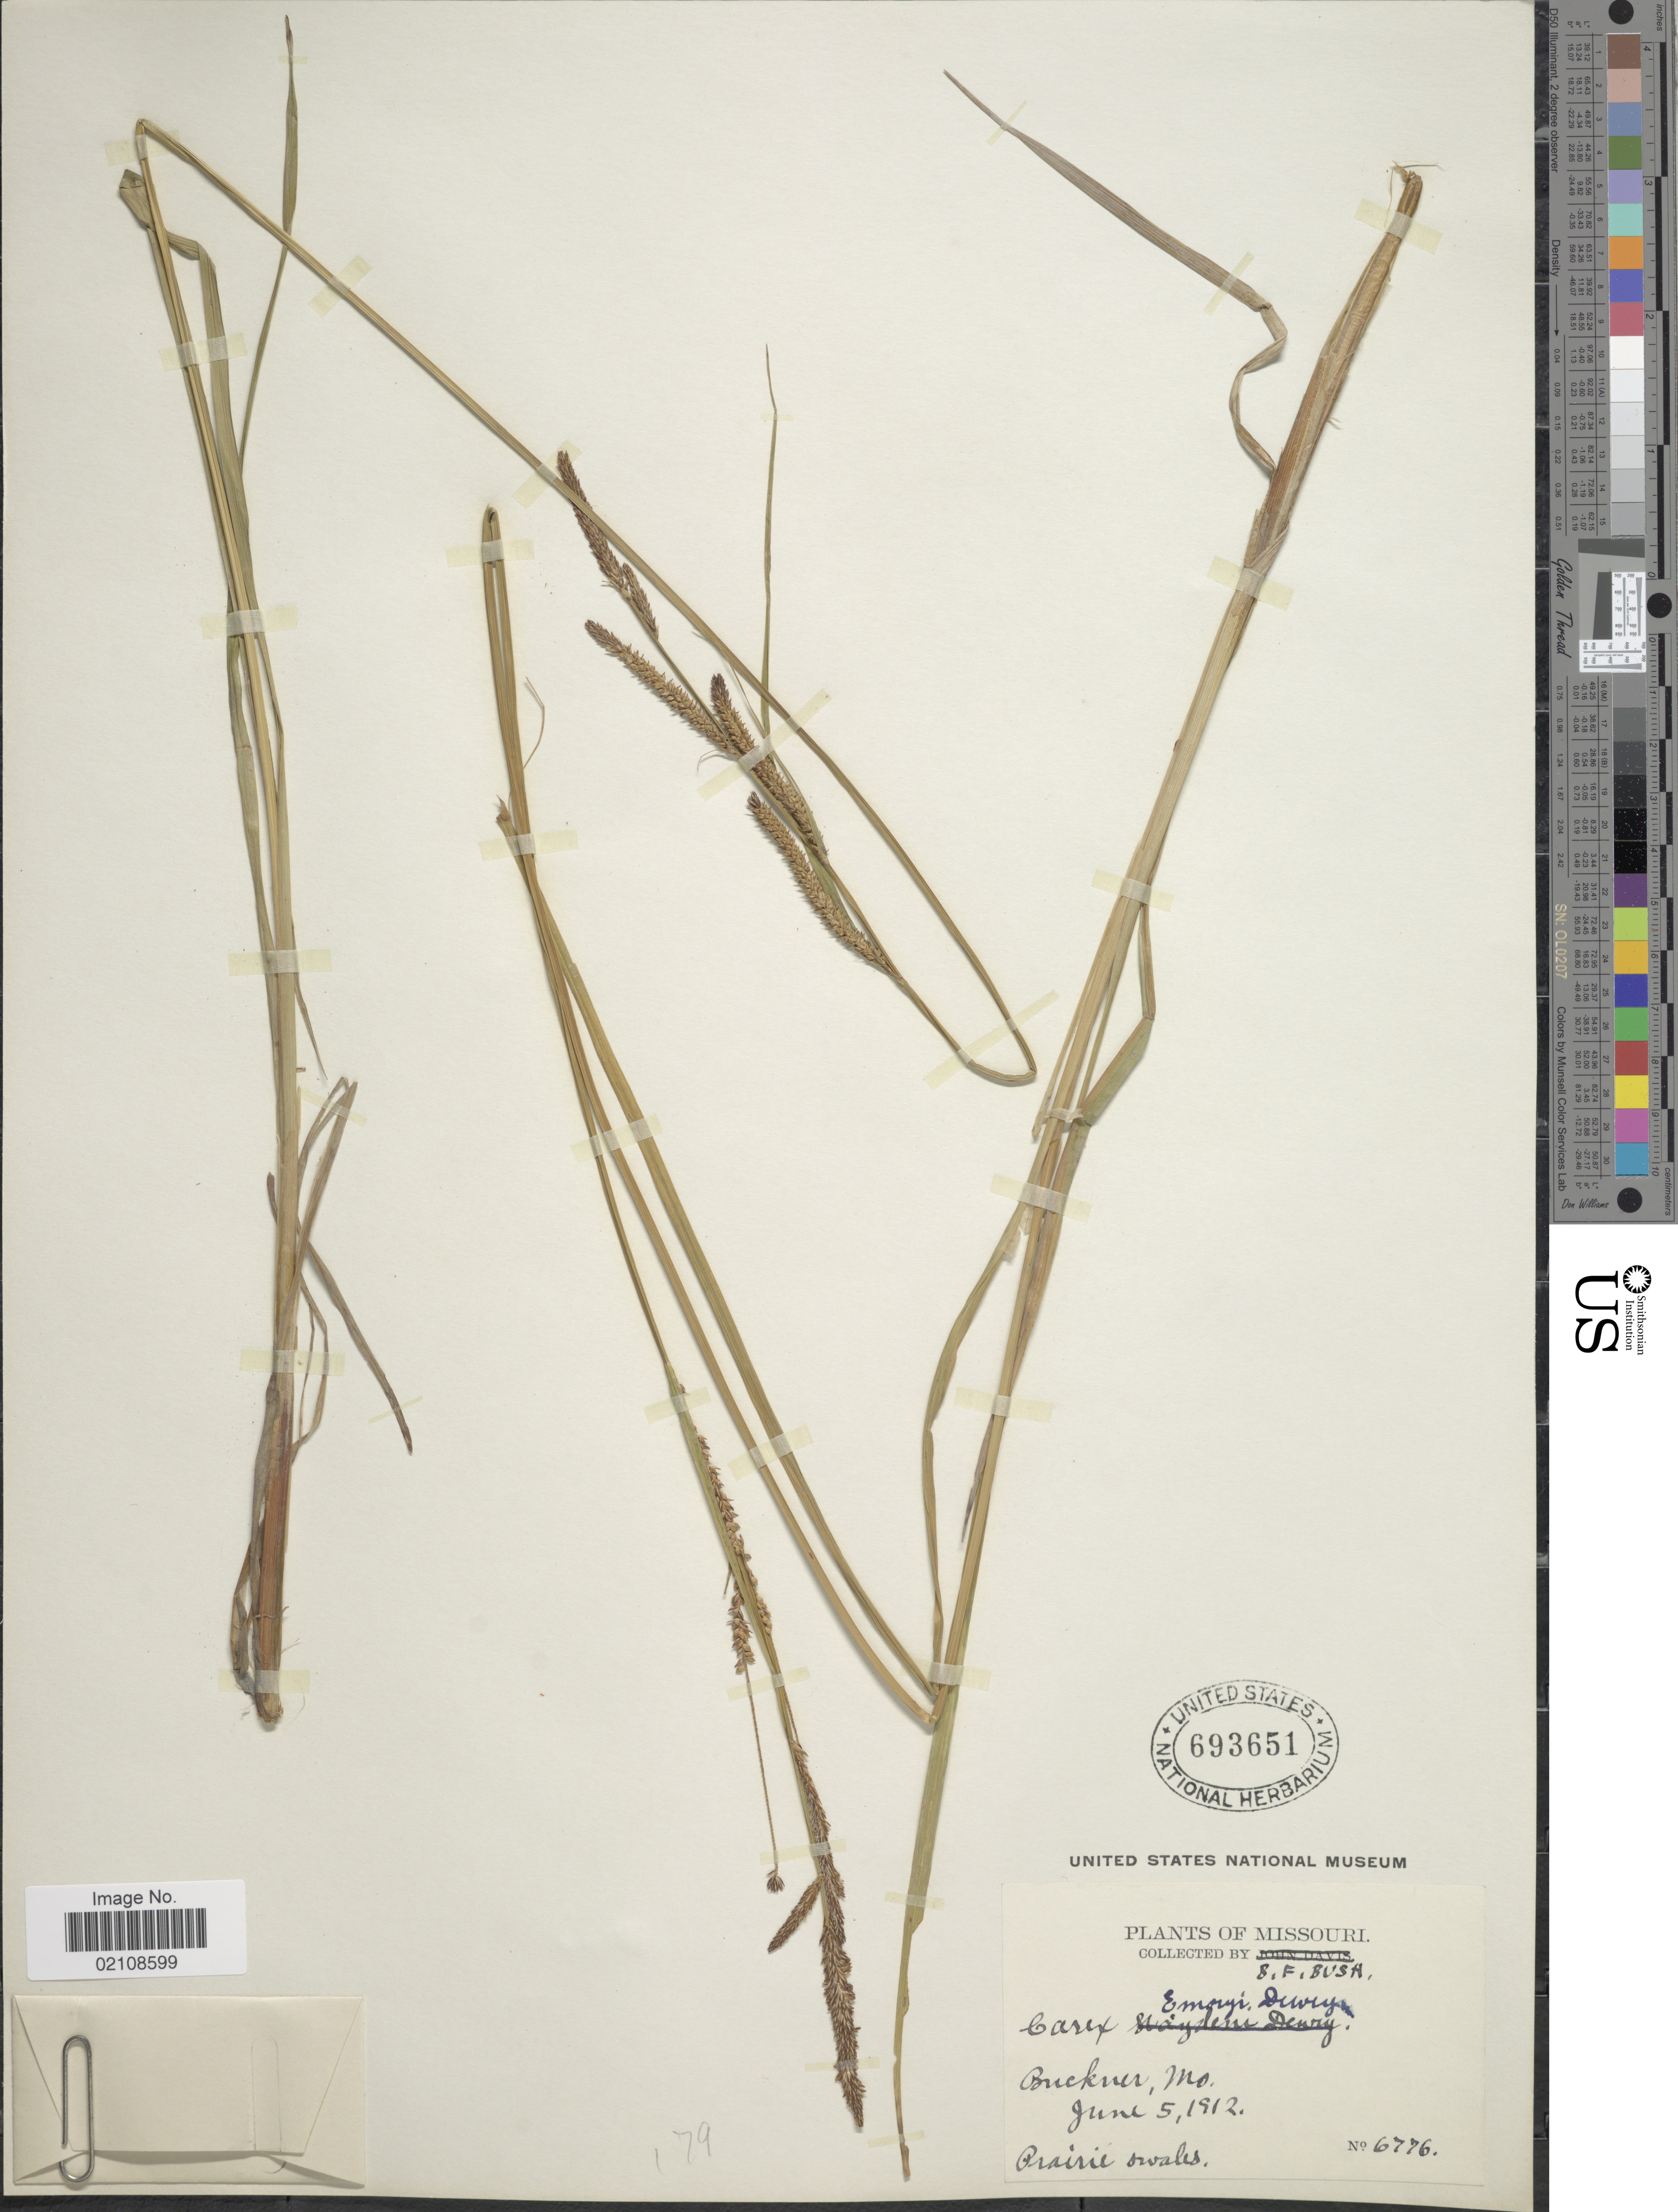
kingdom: Plantae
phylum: Tracheophyta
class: Liliopsida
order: Poales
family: Cyperaceae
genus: Carex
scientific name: Carex emoryi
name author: Dewey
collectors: B. F. Bush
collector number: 6776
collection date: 1912-06-05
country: United States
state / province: Missouri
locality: Buckner, prairie swales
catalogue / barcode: US 693651